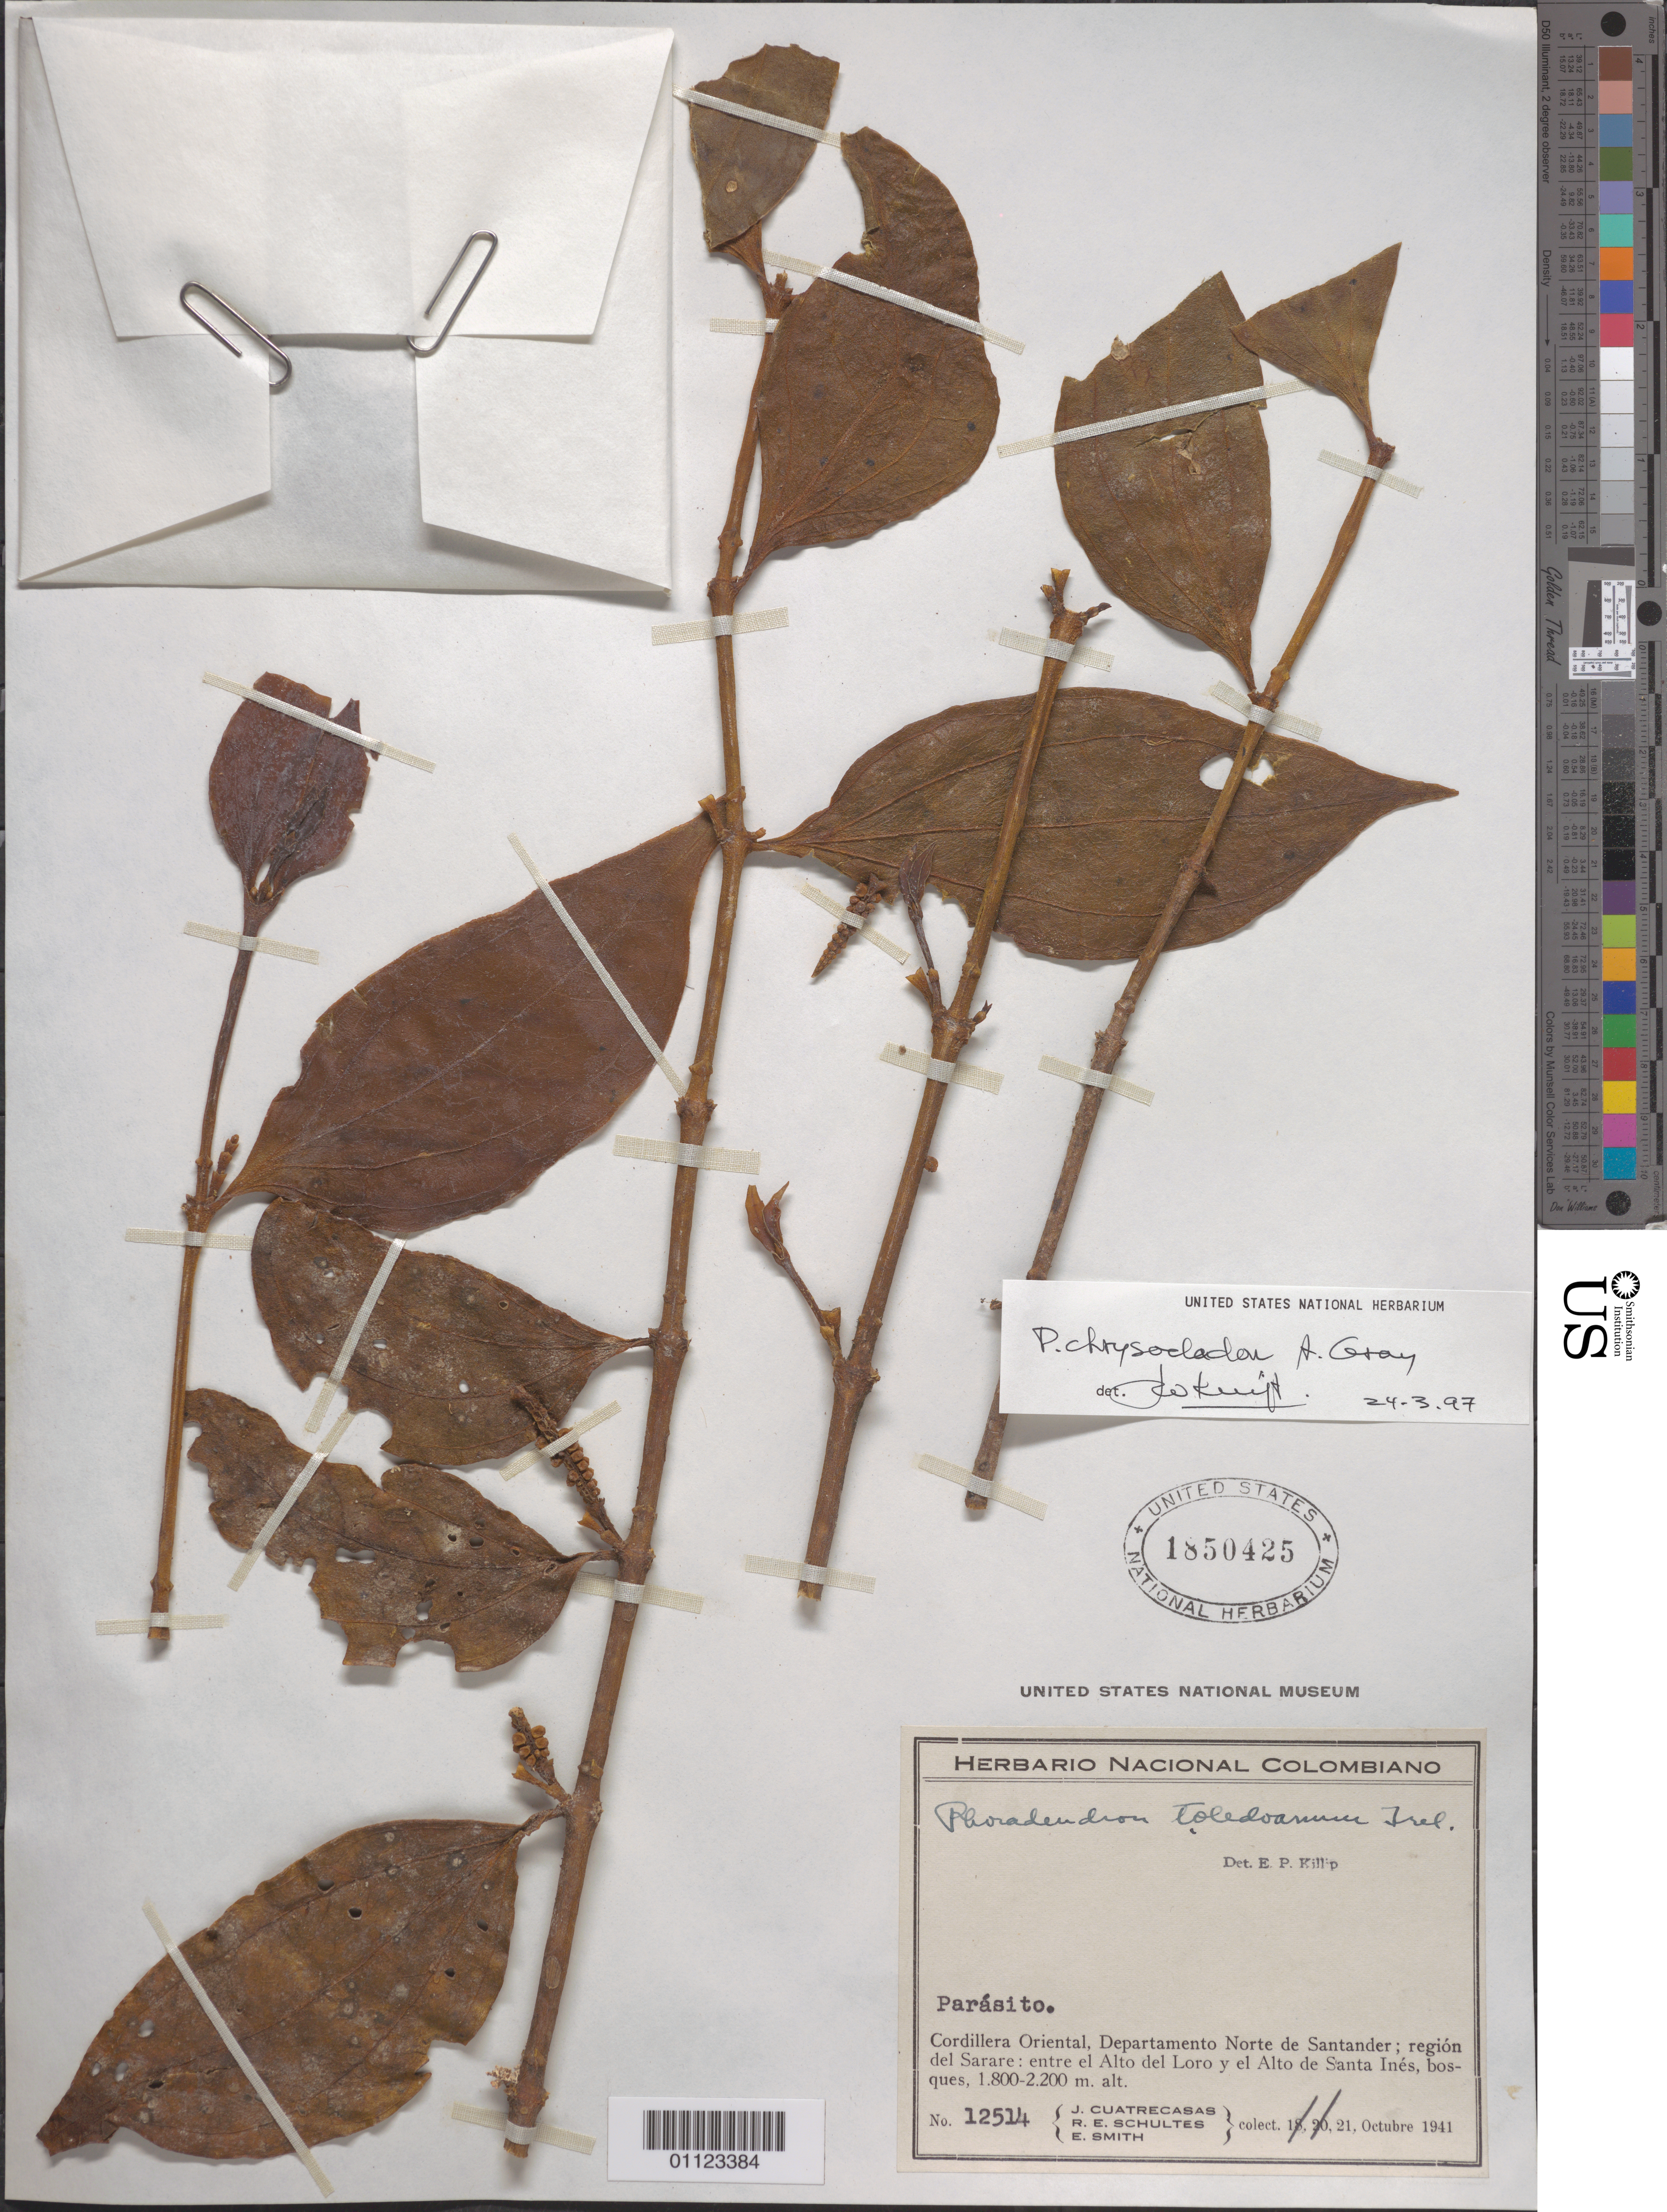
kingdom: Plantae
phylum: Tracheophyta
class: Magnoliopsida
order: Santalales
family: Viscaceae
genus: Phoradendron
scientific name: Phoradendron chrysocladon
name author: A. Gray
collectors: J. Cuatrecasas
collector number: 12514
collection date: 1941-10-21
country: Colombia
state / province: Norte de Santander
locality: region del Sarare; entre el Alto del Loro y el Alto de Santa Ines.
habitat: bosques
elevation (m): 1800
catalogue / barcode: US 1850425